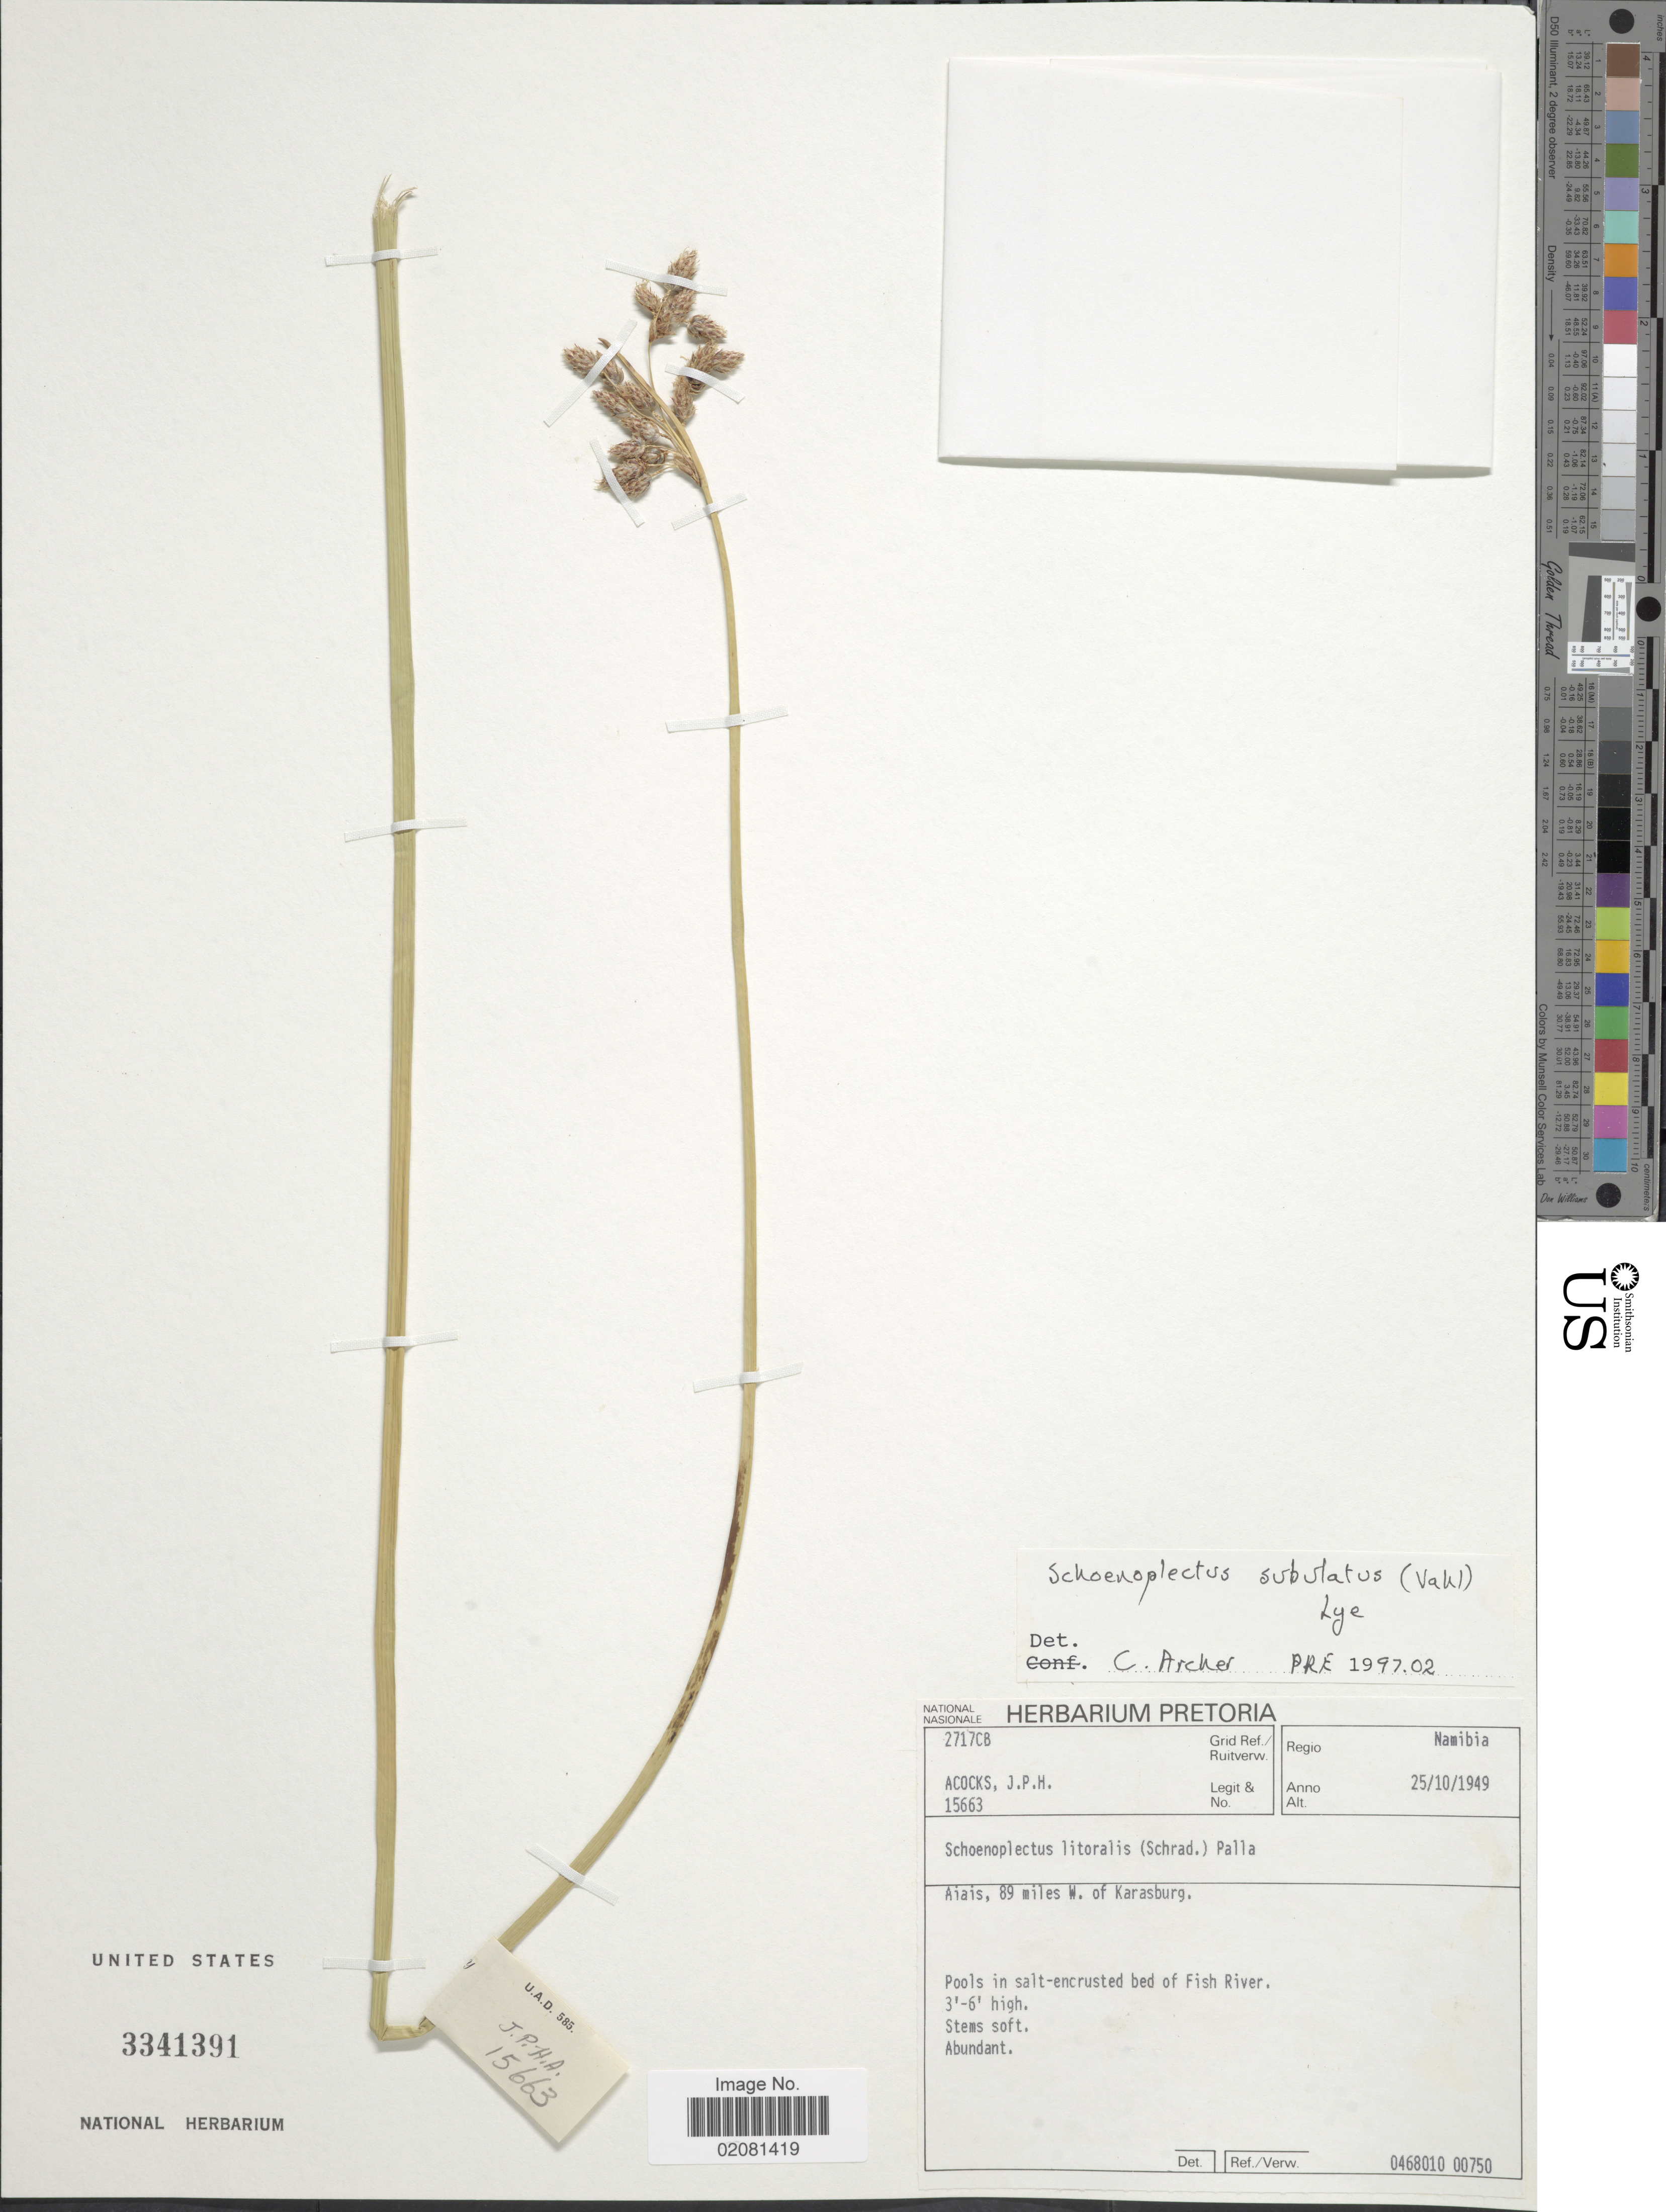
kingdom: Plantae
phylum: Tracheophyta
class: Liliopsida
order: Poales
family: Cyperaceae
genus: Schoenoplectus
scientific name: Schoenoplectus subulatus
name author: (Vahl)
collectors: J. P. Acocks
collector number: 15663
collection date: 1949-10-25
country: Namibia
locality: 2217 CB. Aiais, 89 miles W. of Karasburg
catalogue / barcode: US 3341391